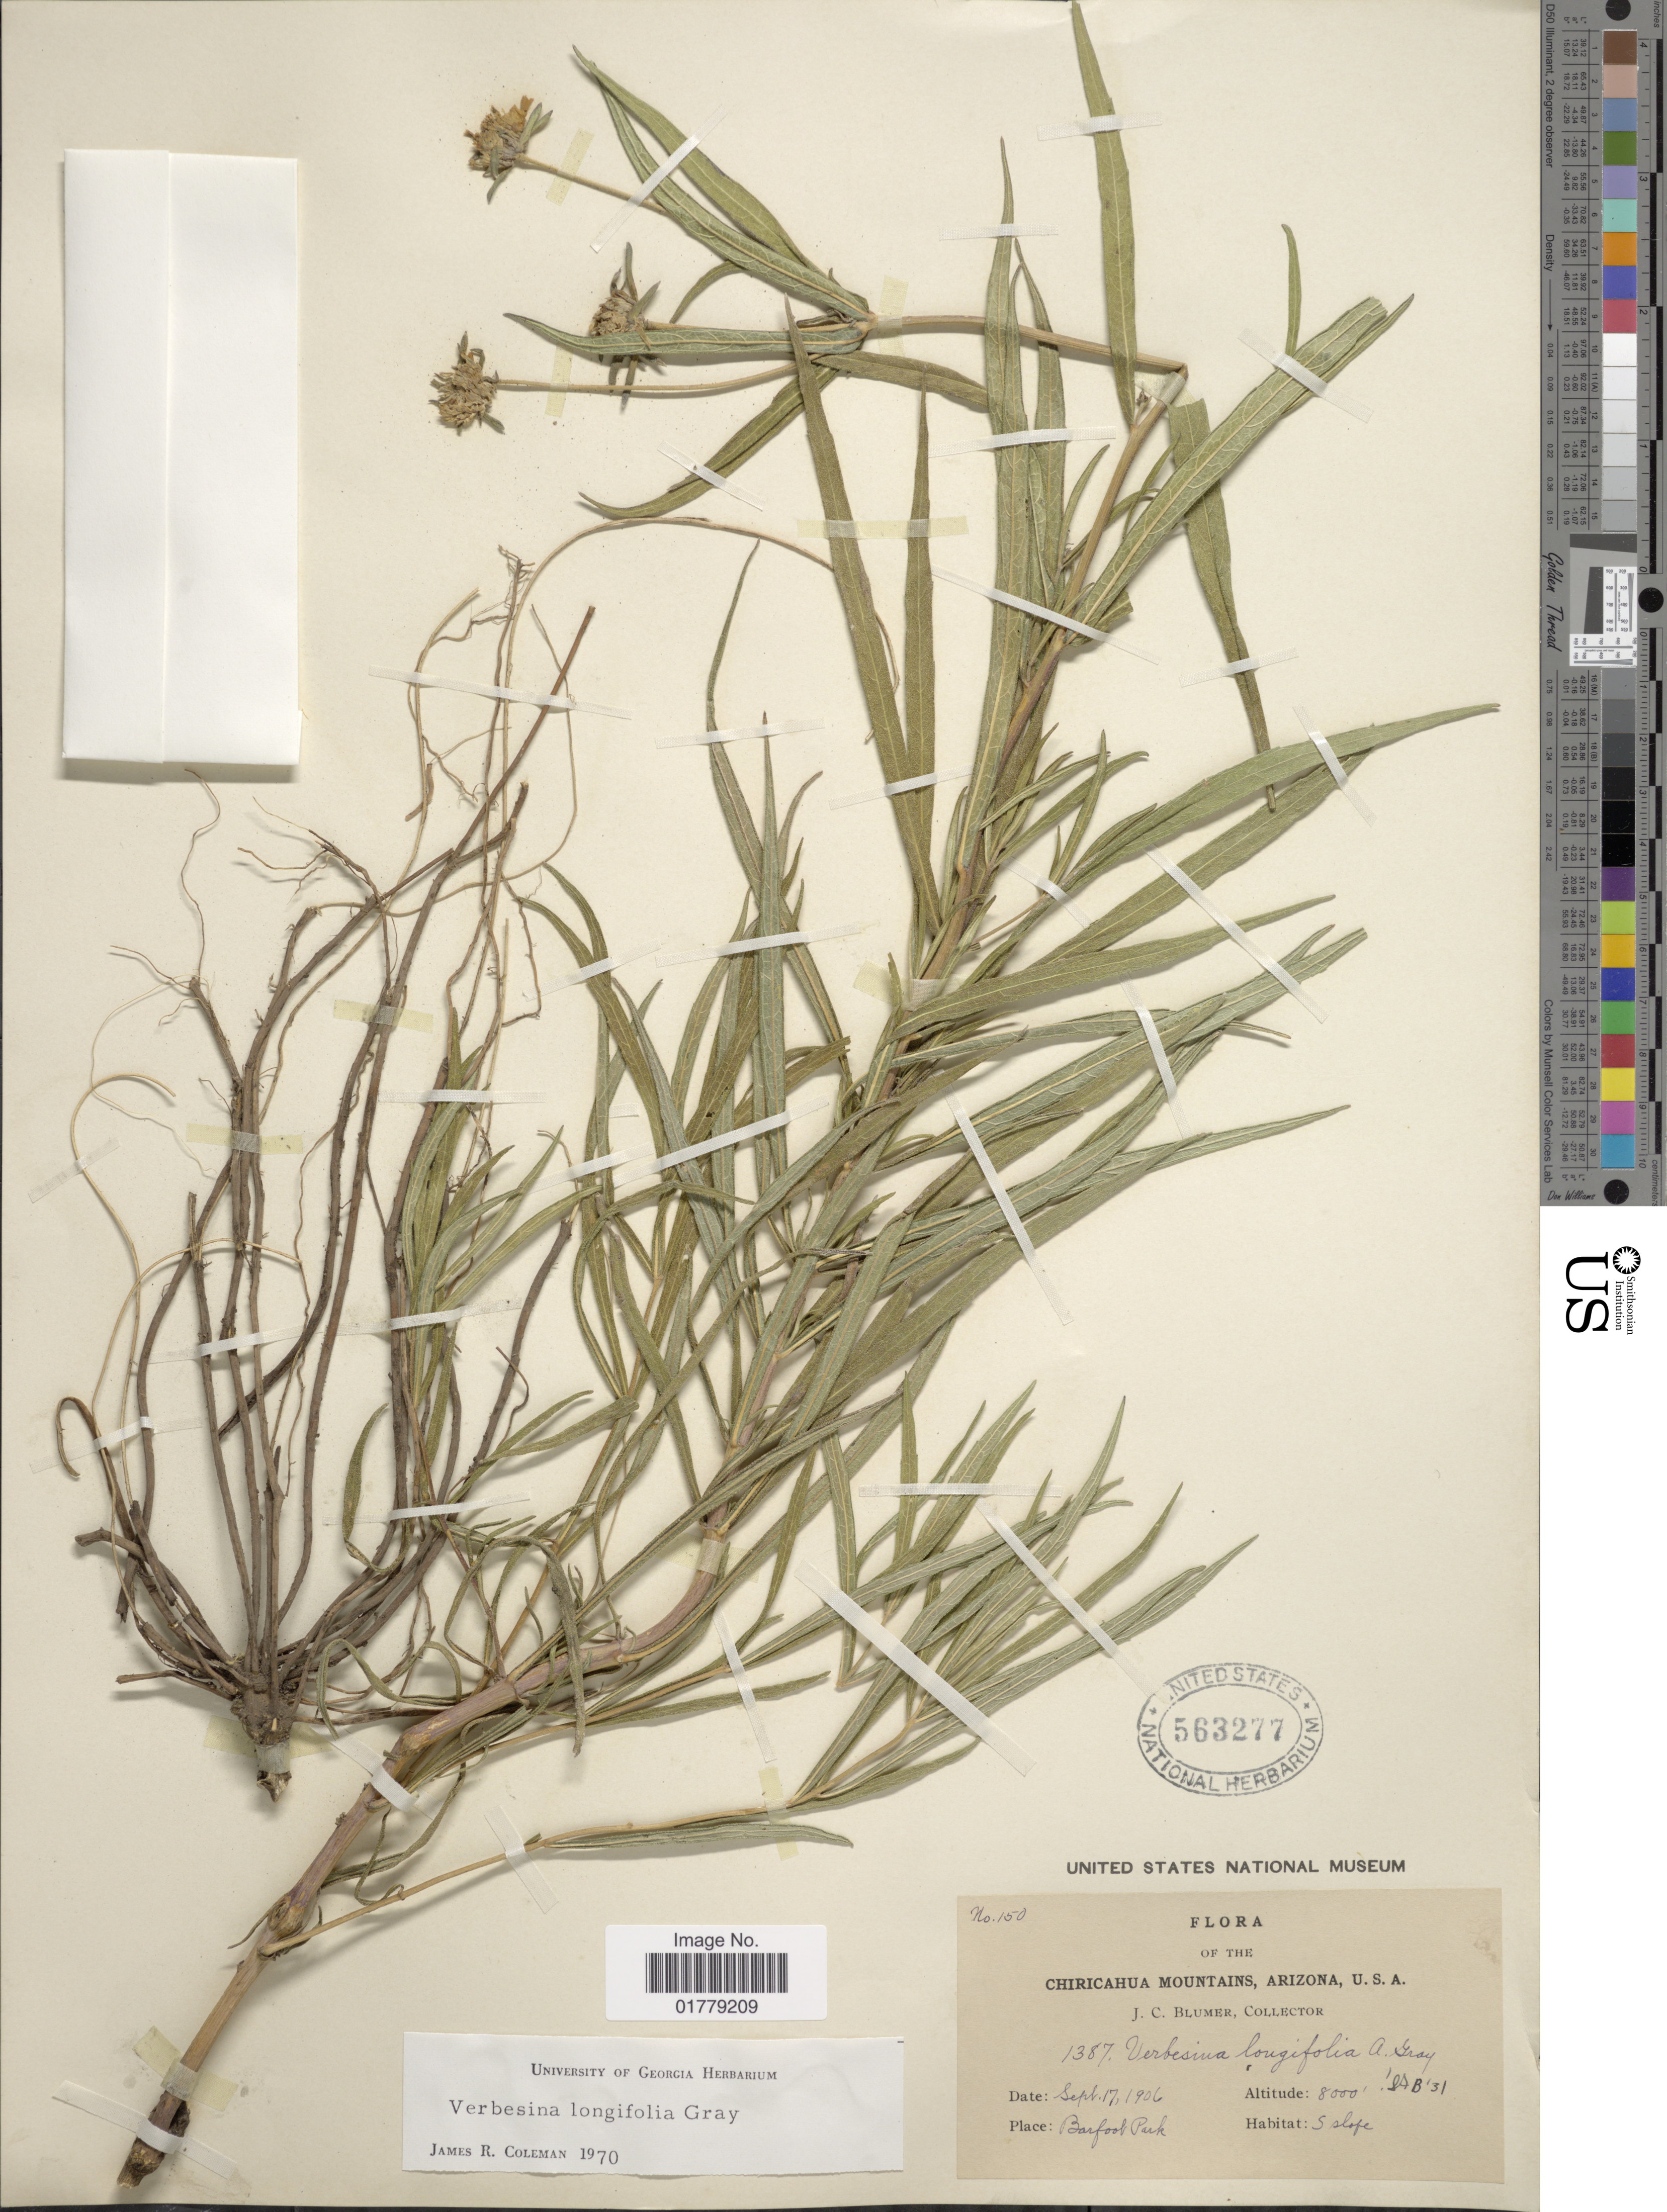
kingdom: Plantae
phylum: Tracheophyta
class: Magnoliopsida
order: Asterales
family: Asteraceae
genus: Verbesina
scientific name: Verbesina longifolia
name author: A. Gray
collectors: J. C. Blumer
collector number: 1387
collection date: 1906-09-17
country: United States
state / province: Arizona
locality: Chiricahua Mountains, Arizona, U.S.A. Barfoot Park. S slope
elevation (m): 2438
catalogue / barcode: US 563277